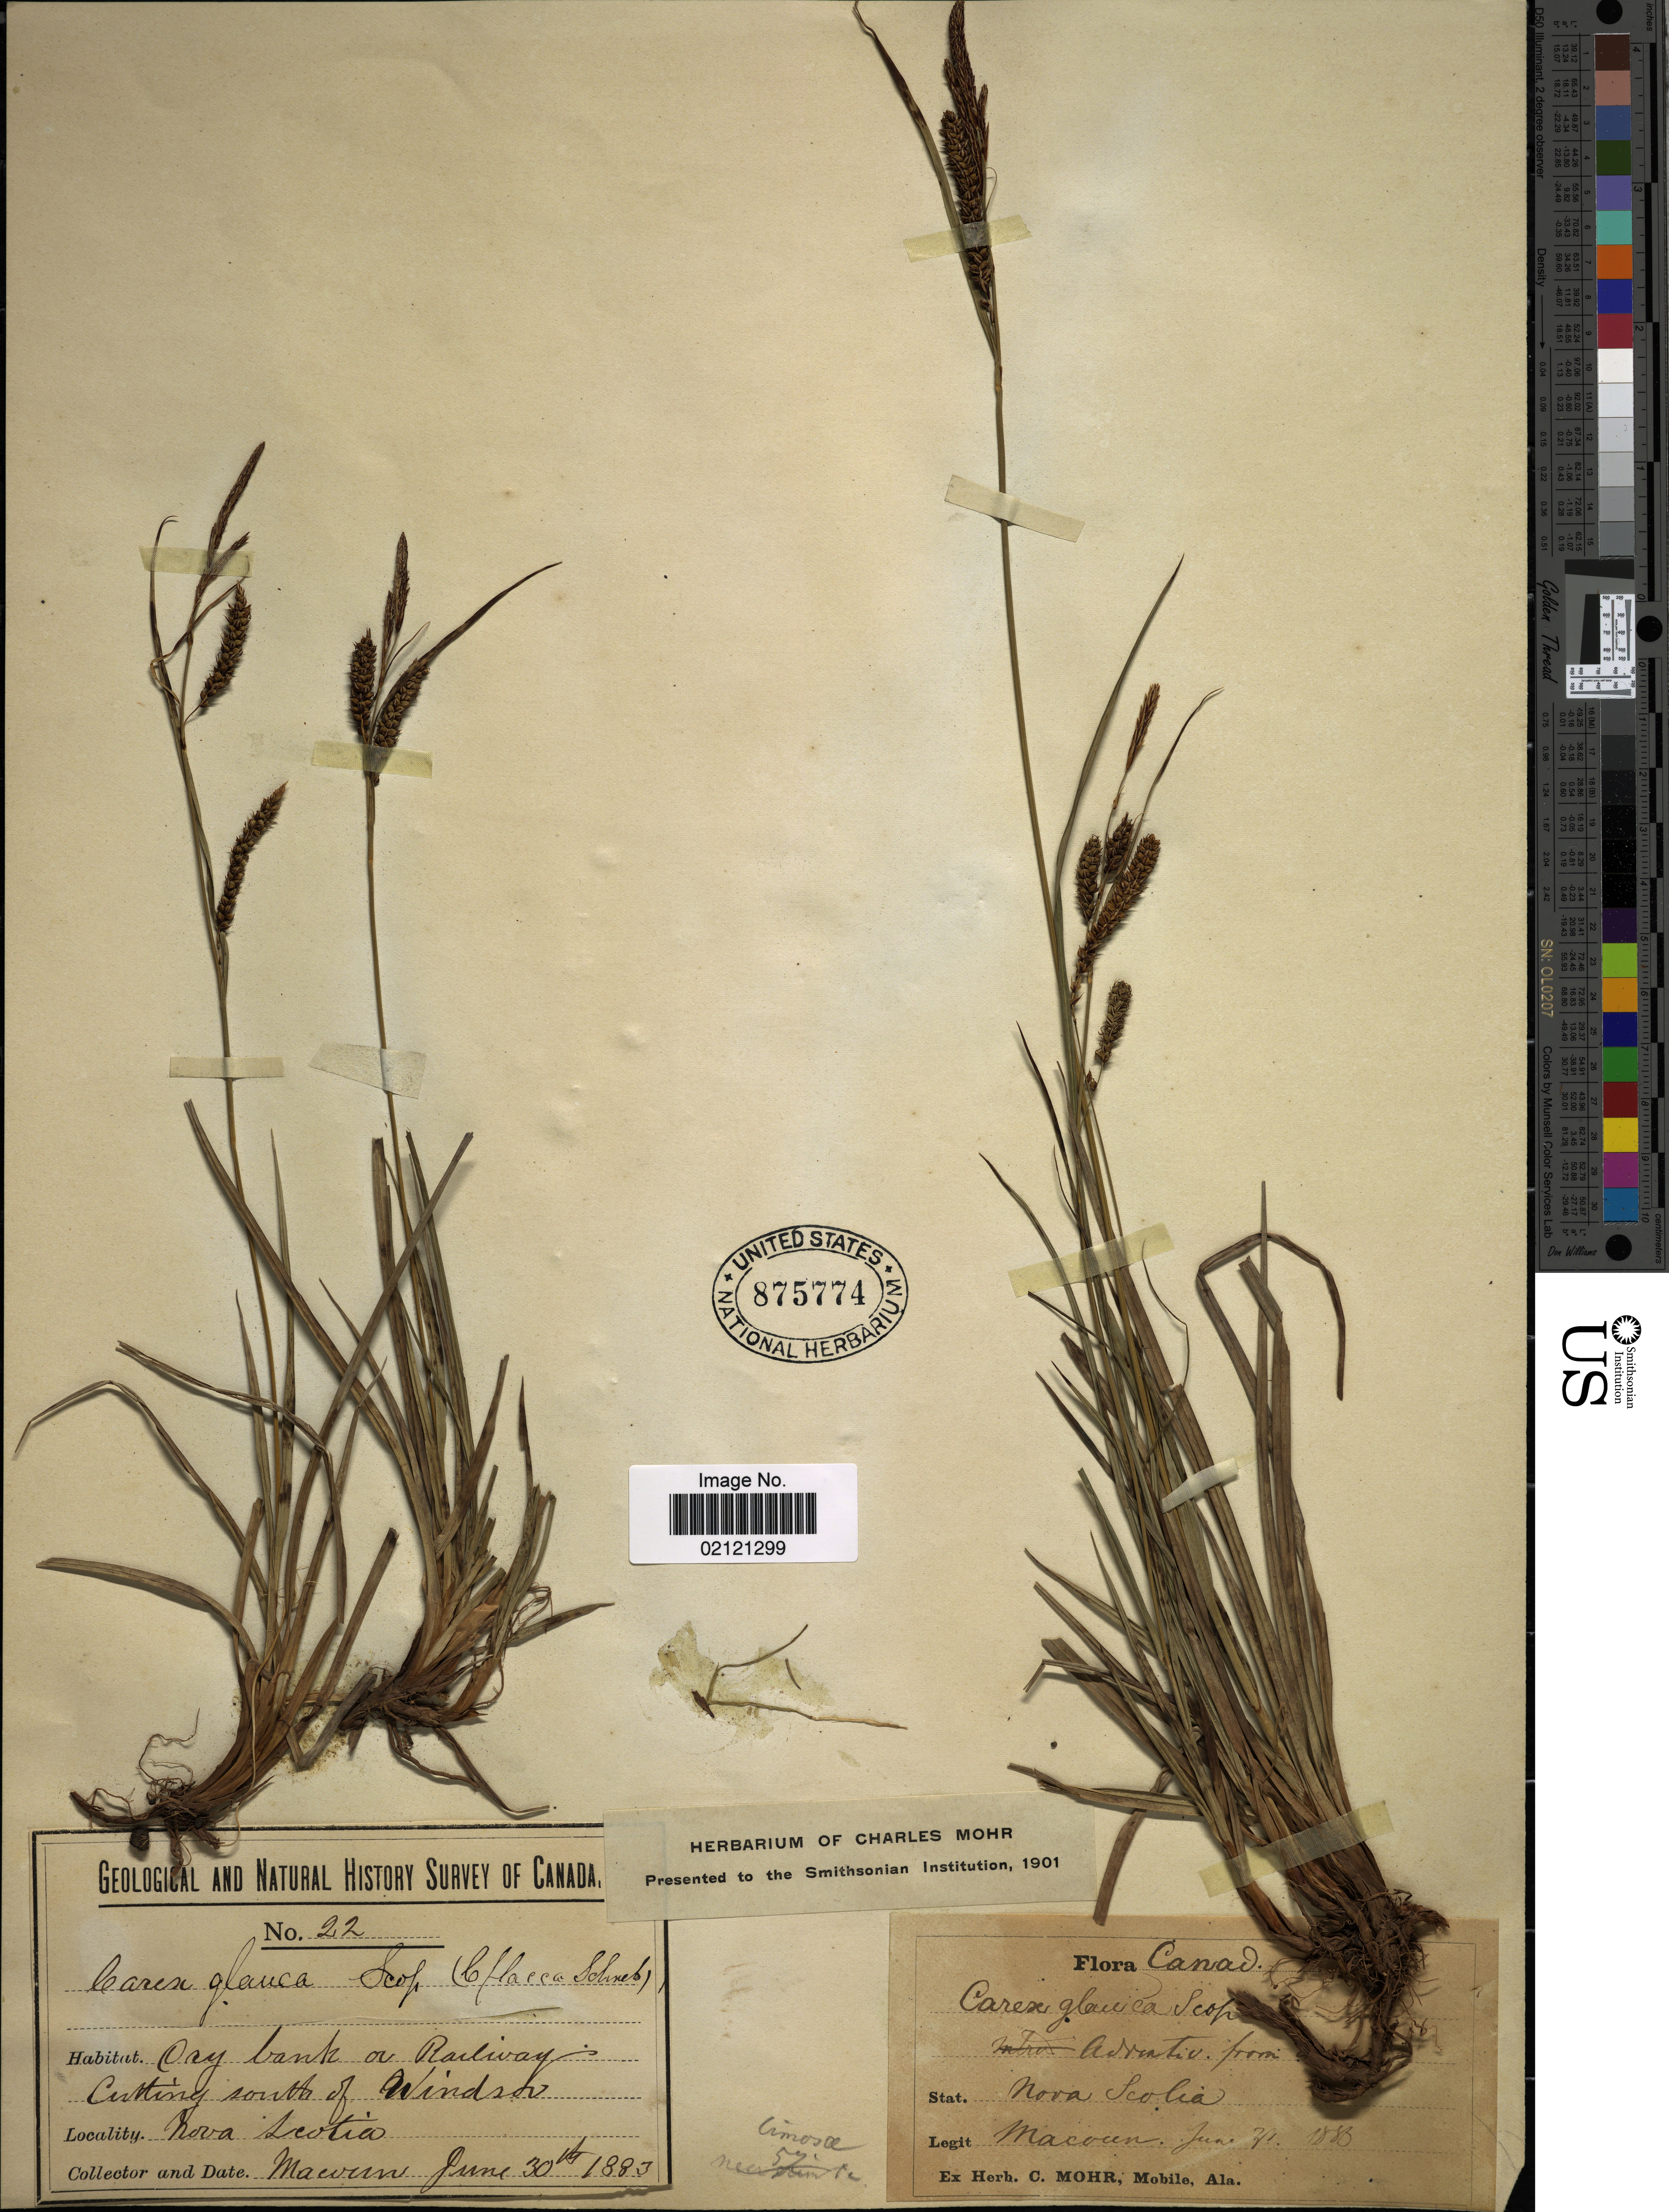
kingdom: Plantae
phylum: Tracheophyta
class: Liliopsida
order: Poales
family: Cyperaceae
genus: Carex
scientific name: Carex sp.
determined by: Strong, Mark T., (BOT), Smithsonian Institution - National Museum of Natural History (UNITED STATES)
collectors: -- Macoun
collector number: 22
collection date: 1883-06-30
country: Canada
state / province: Nova Scotia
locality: Dry bank on railway Cutting south of Windsor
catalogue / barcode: US 875774